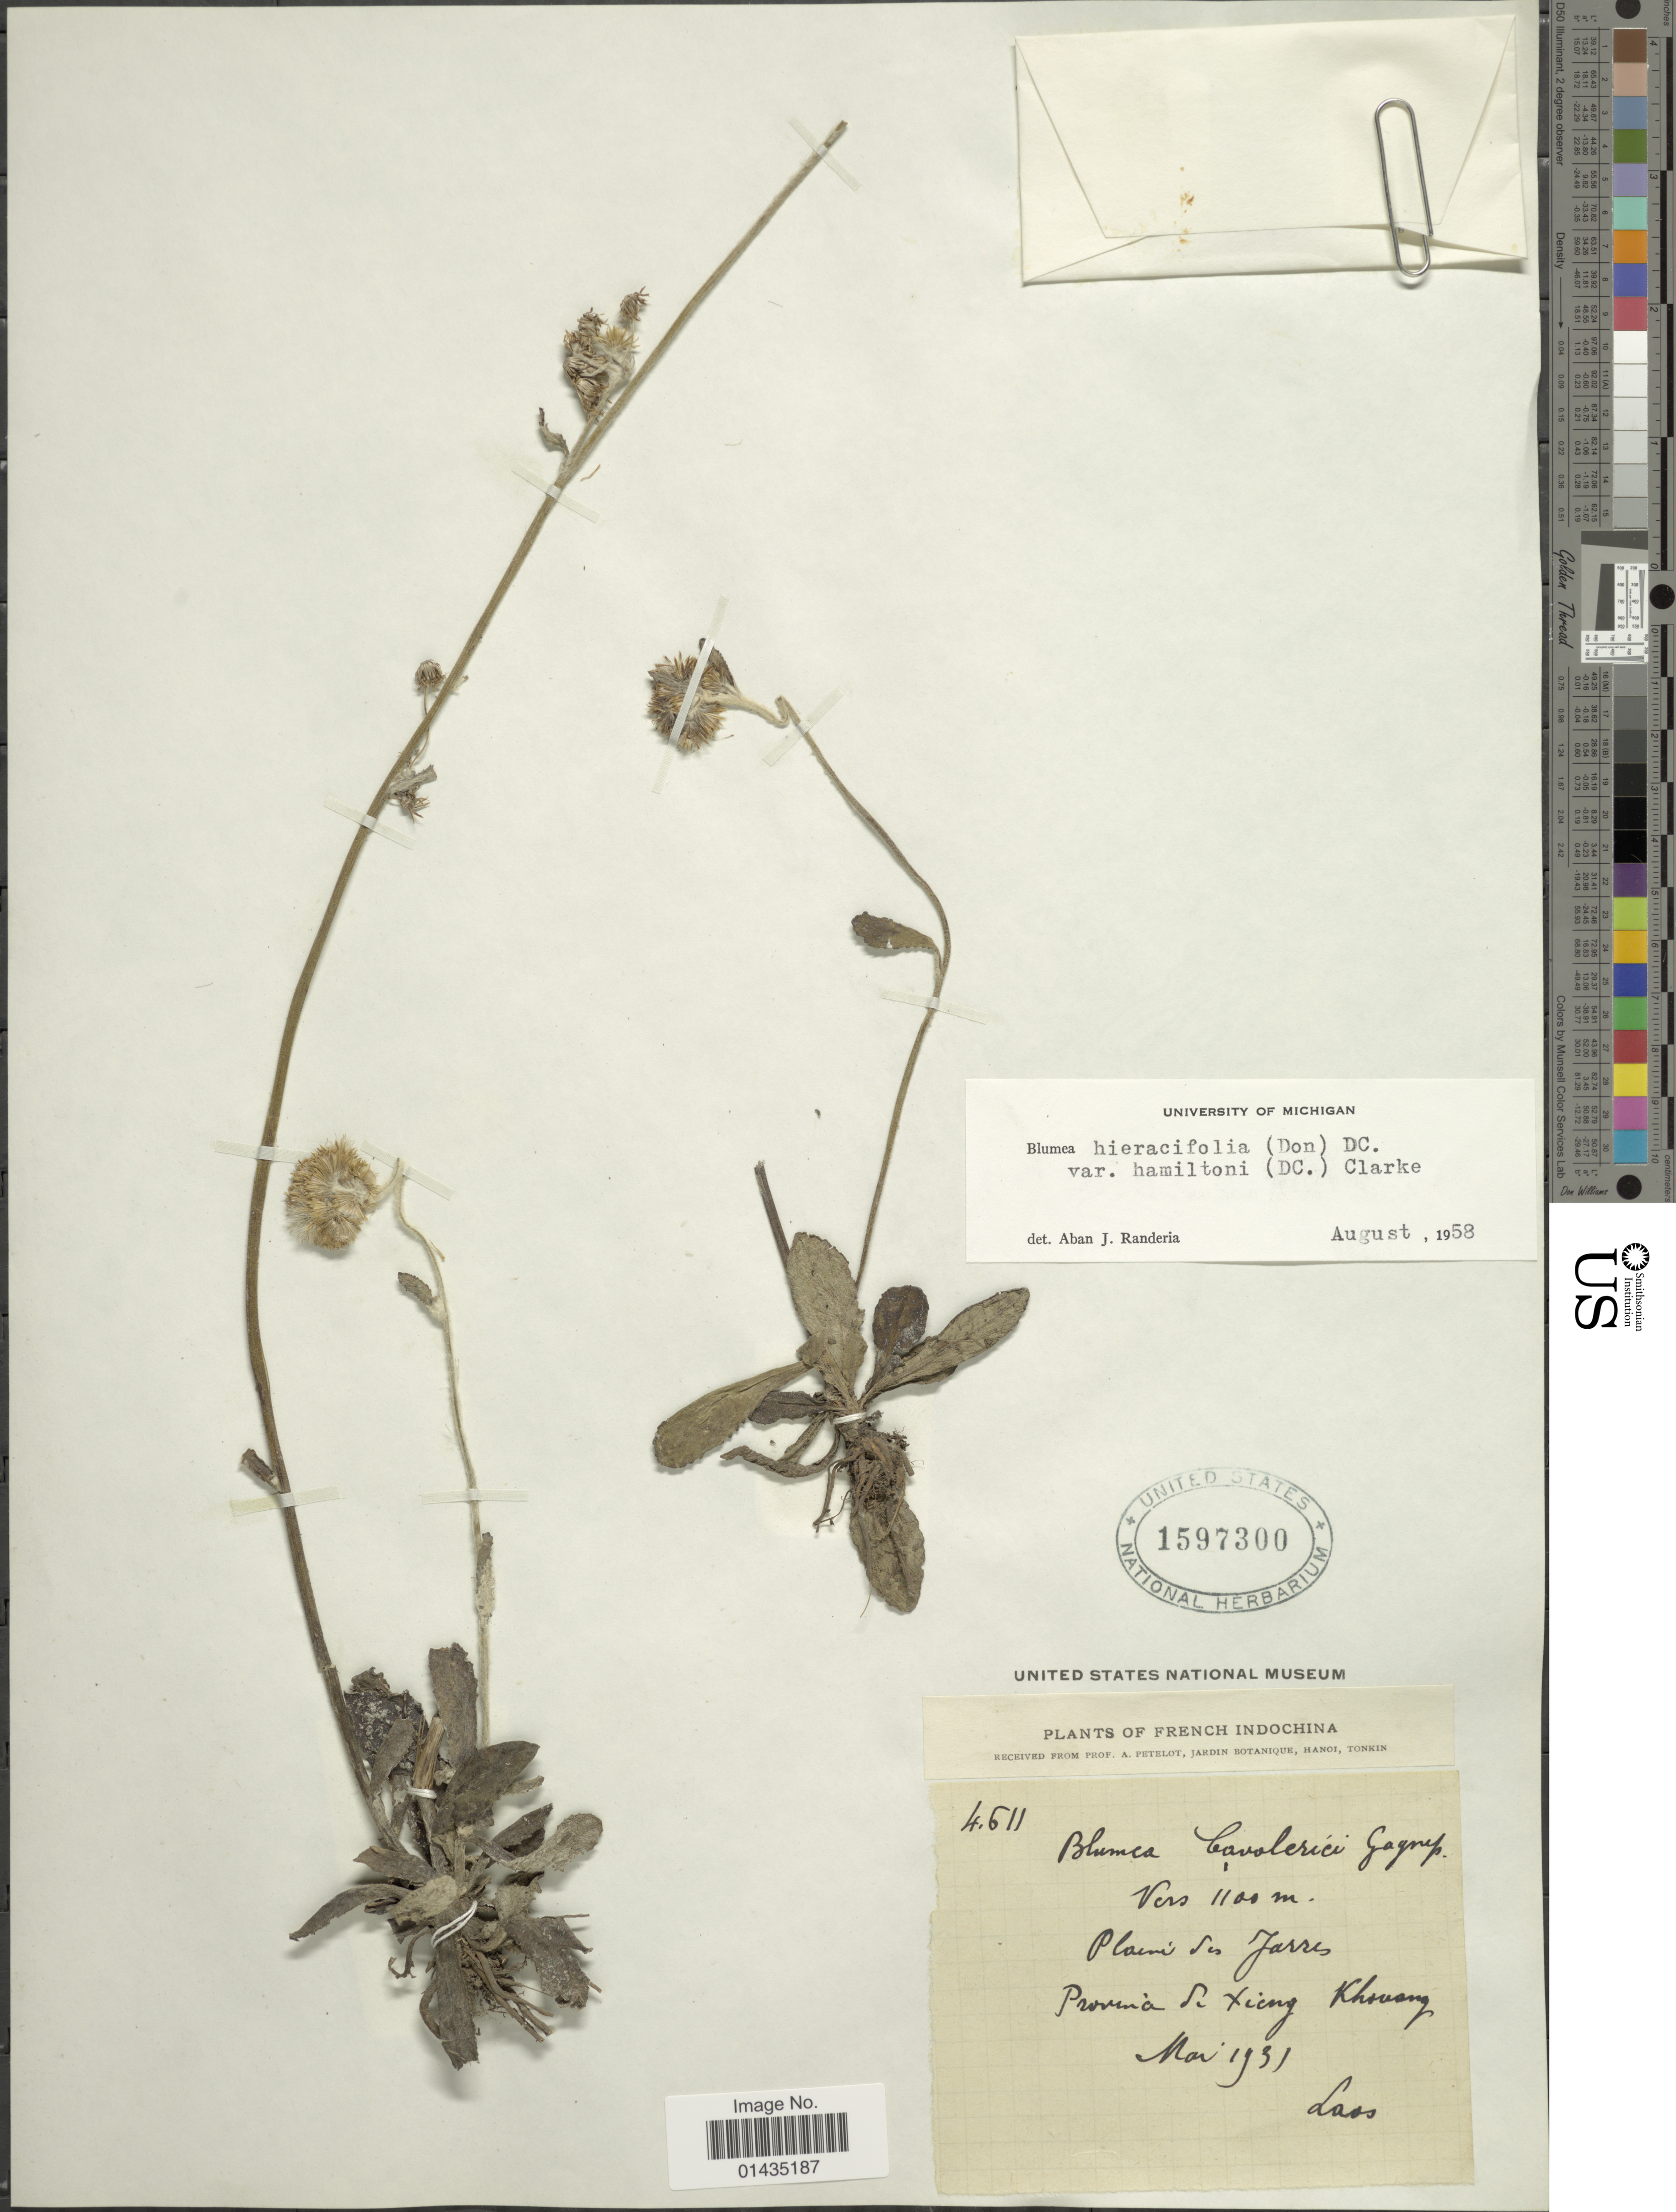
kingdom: Plantae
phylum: Tracheophyta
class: Magnoliopsida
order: Asterales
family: Asteraceae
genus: Blumea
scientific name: Blumea hieraciifolia var. hamiltonii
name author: (DC.) C.B. Clarke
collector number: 4611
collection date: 1931-05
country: Laos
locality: French Indochina, Provincia de Xieng Khouang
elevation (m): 1100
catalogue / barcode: US 1597300